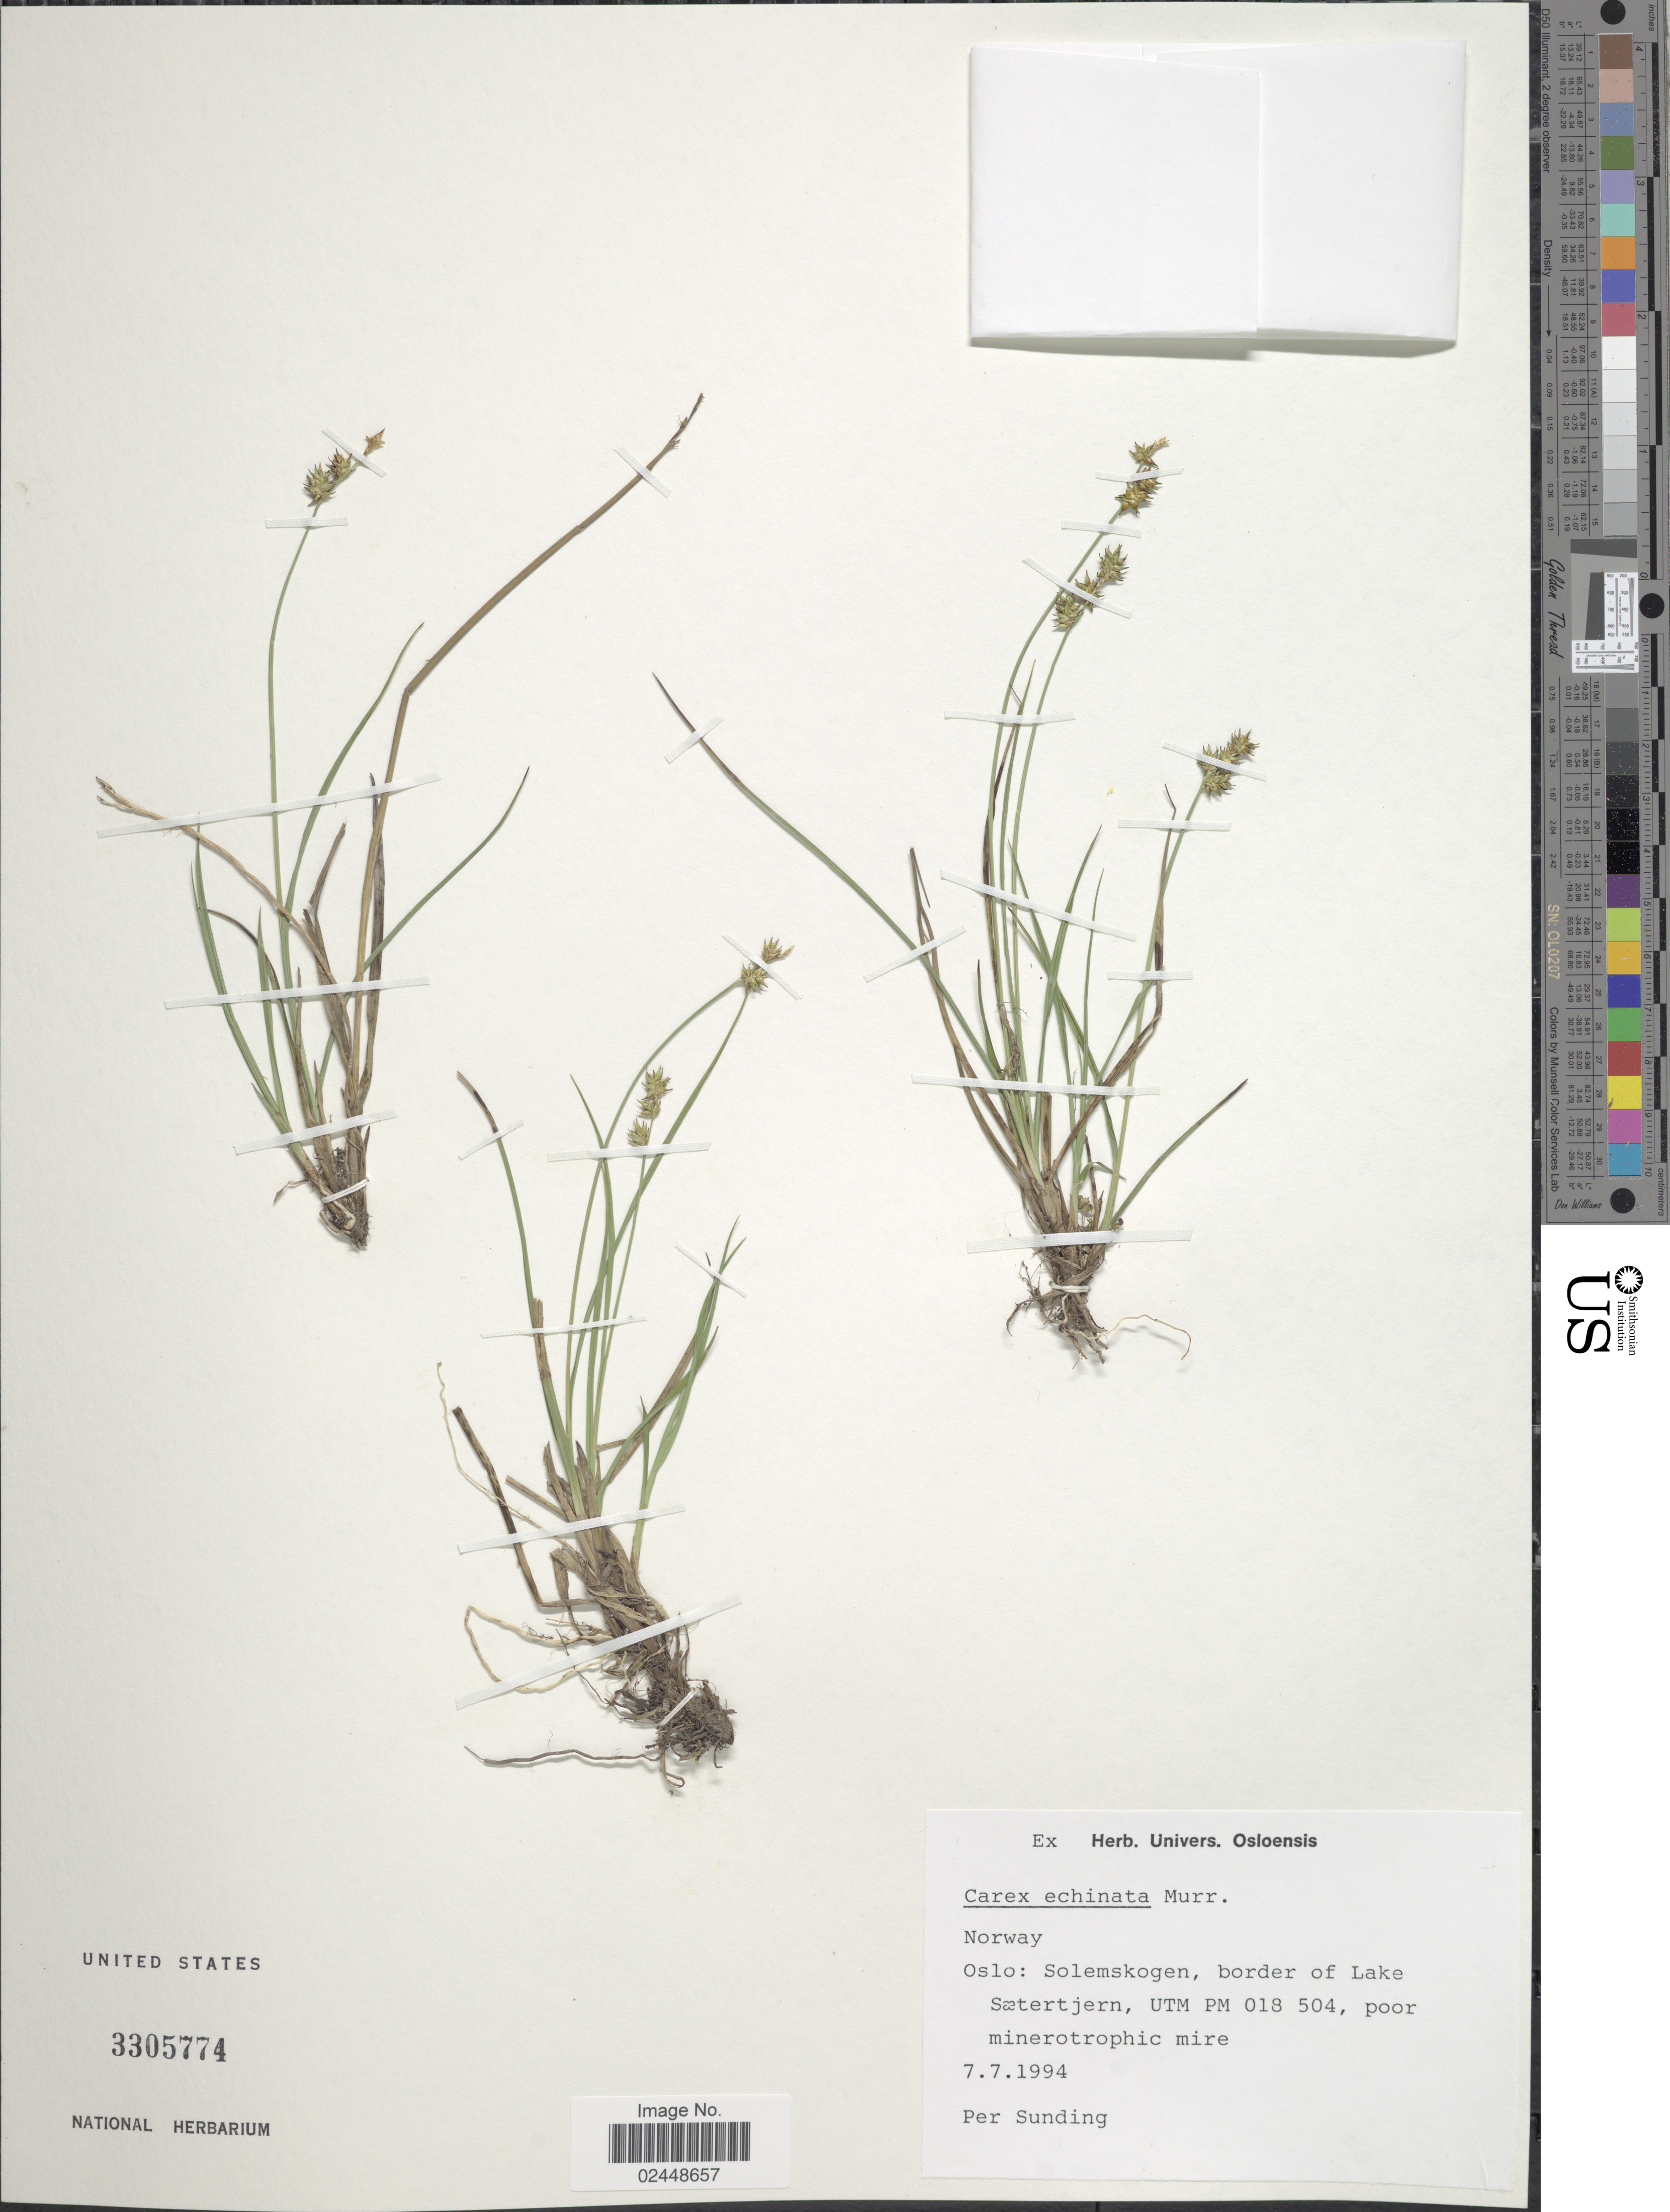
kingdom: Plantae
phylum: Tracheophyta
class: Liliopsida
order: Poales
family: Cyperaceae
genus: Carex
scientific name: Carex echinata subsp. echinata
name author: Murray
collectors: P. O. Sunding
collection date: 1994-07-07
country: Norway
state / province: Oslo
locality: Solemskogen, border of Lake Sætertjrn, UTM PM 018 504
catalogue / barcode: US 3305774